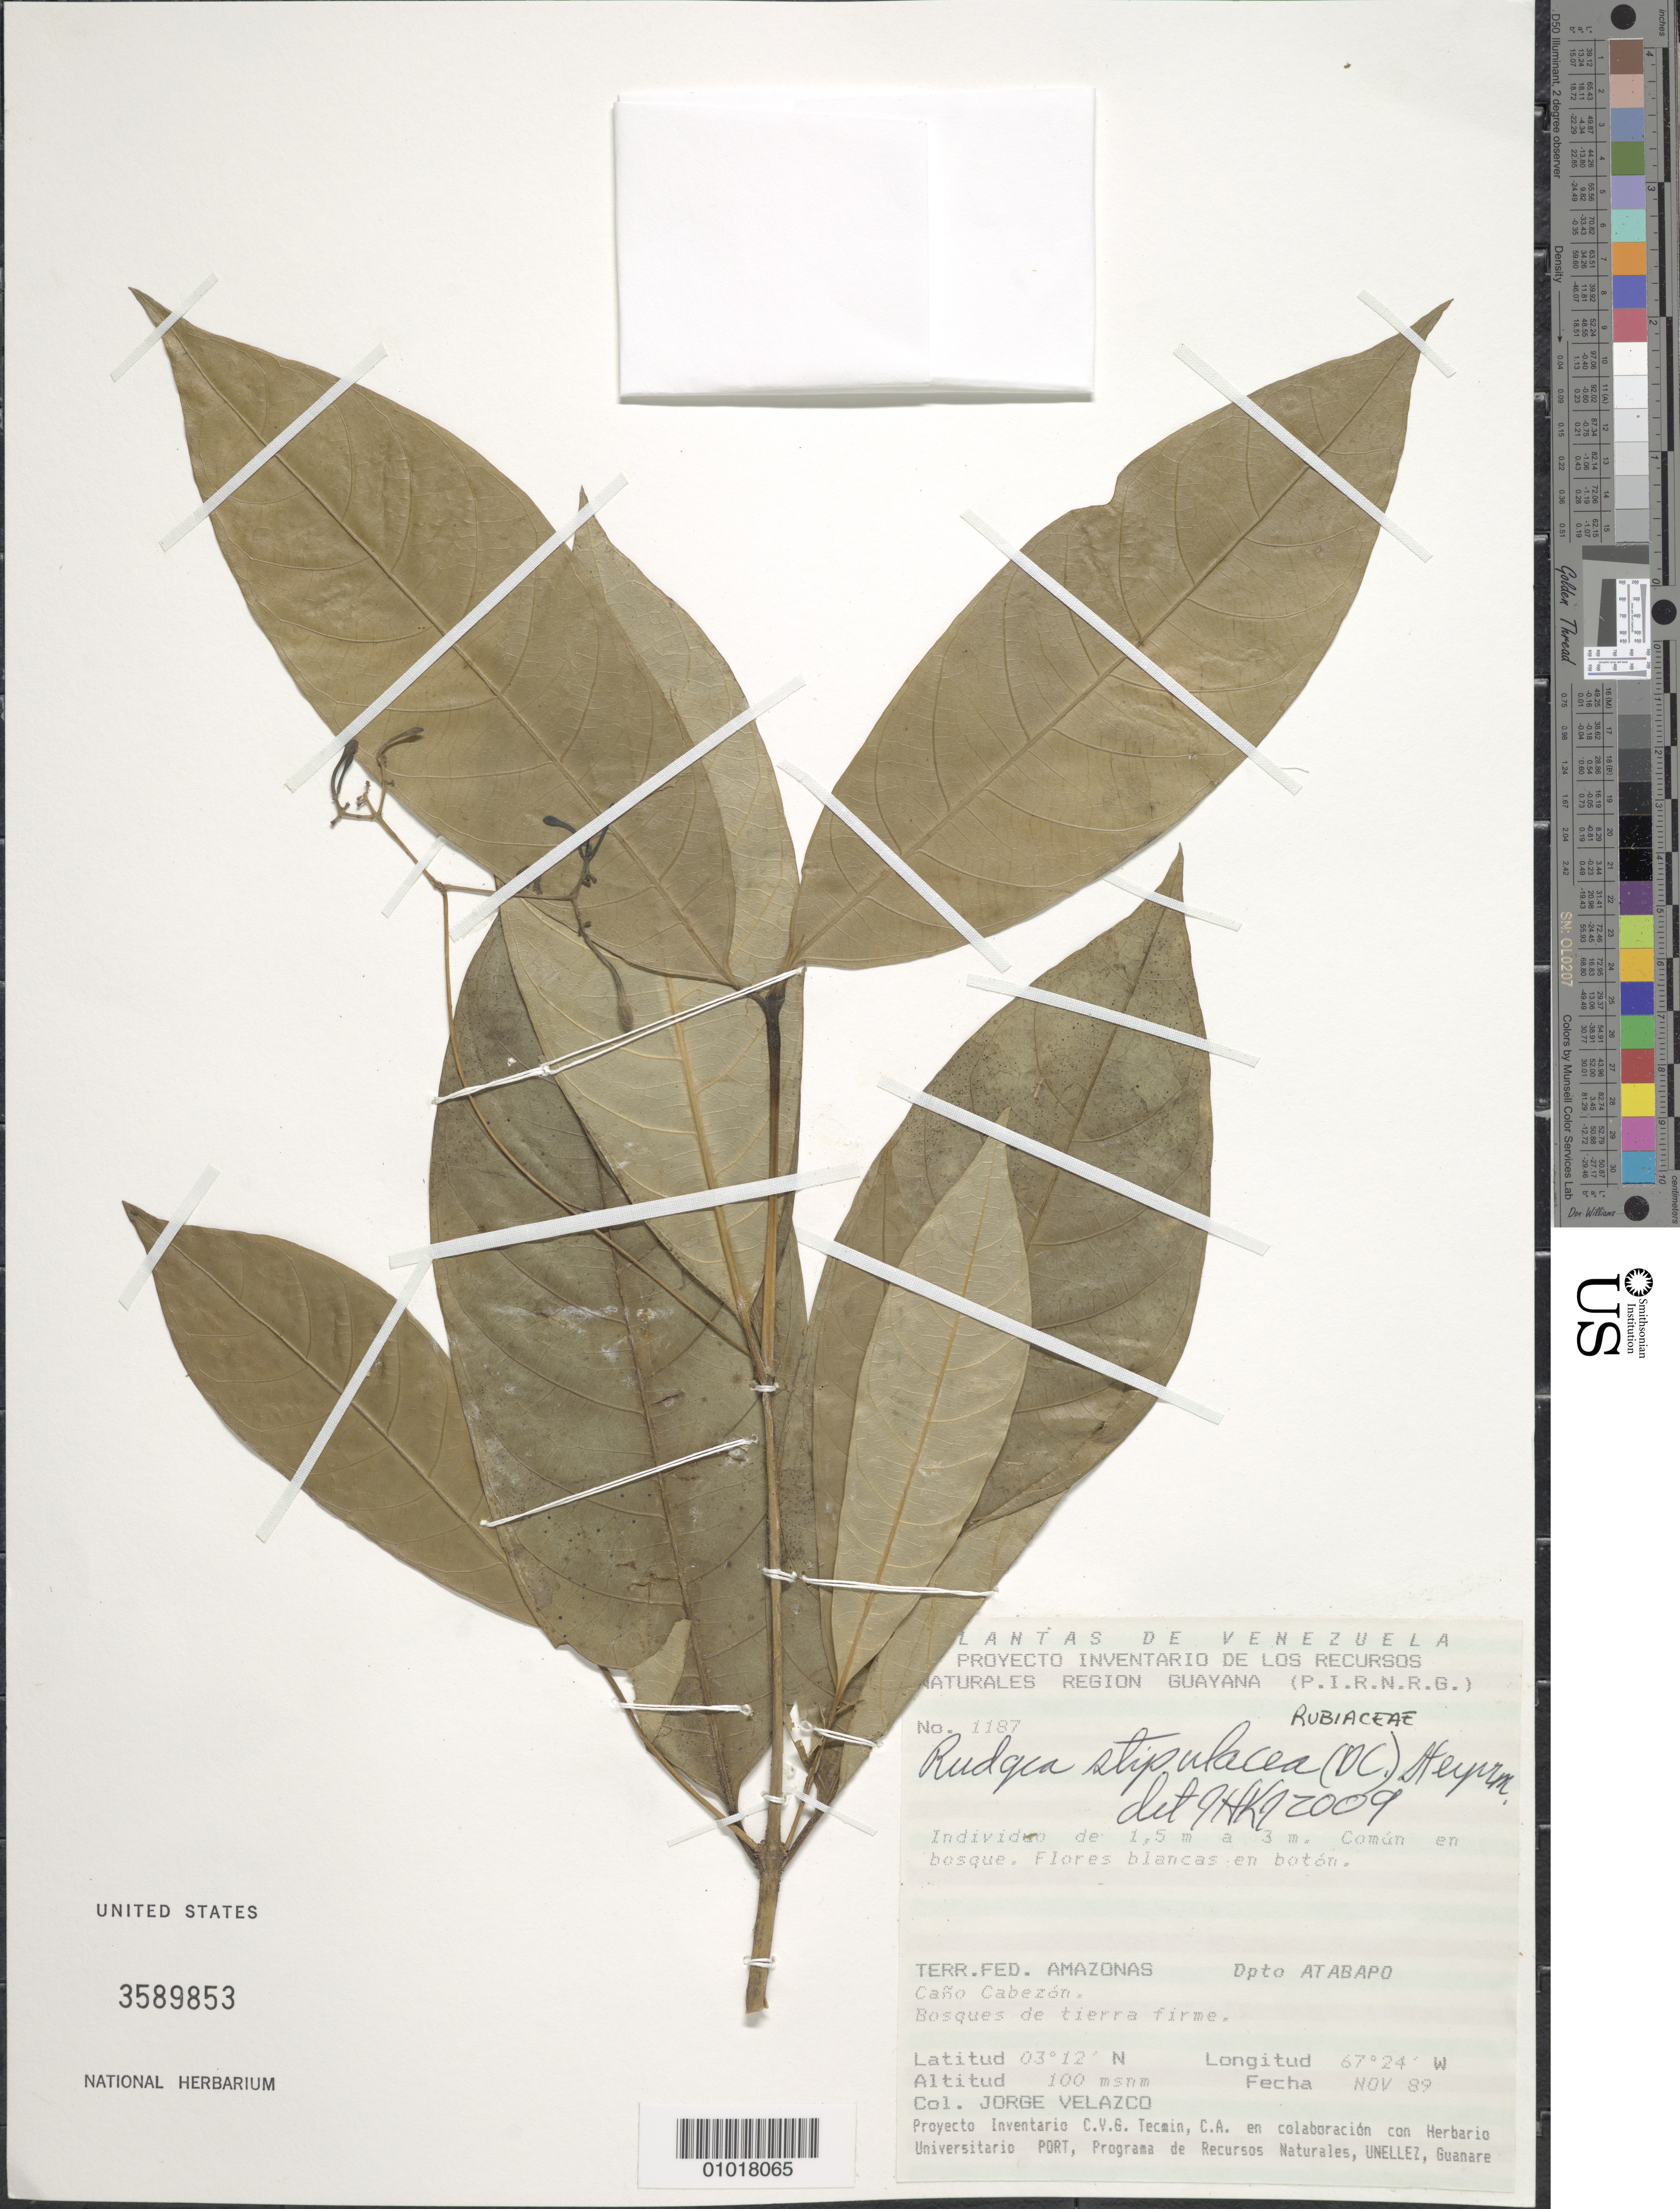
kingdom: Plantae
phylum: Tracheophyta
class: Magnoliopsida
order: Gentianales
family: Rubiaceae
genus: Rudgea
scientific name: Rudgea stipulacea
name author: (DC.) Steyerm.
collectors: J. Velazco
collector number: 1187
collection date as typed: Nov-89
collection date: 1989-11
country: Venezuela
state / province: Amazonas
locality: Cano Cabezon.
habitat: Bosques de tierra firme.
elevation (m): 100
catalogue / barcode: US 3589853